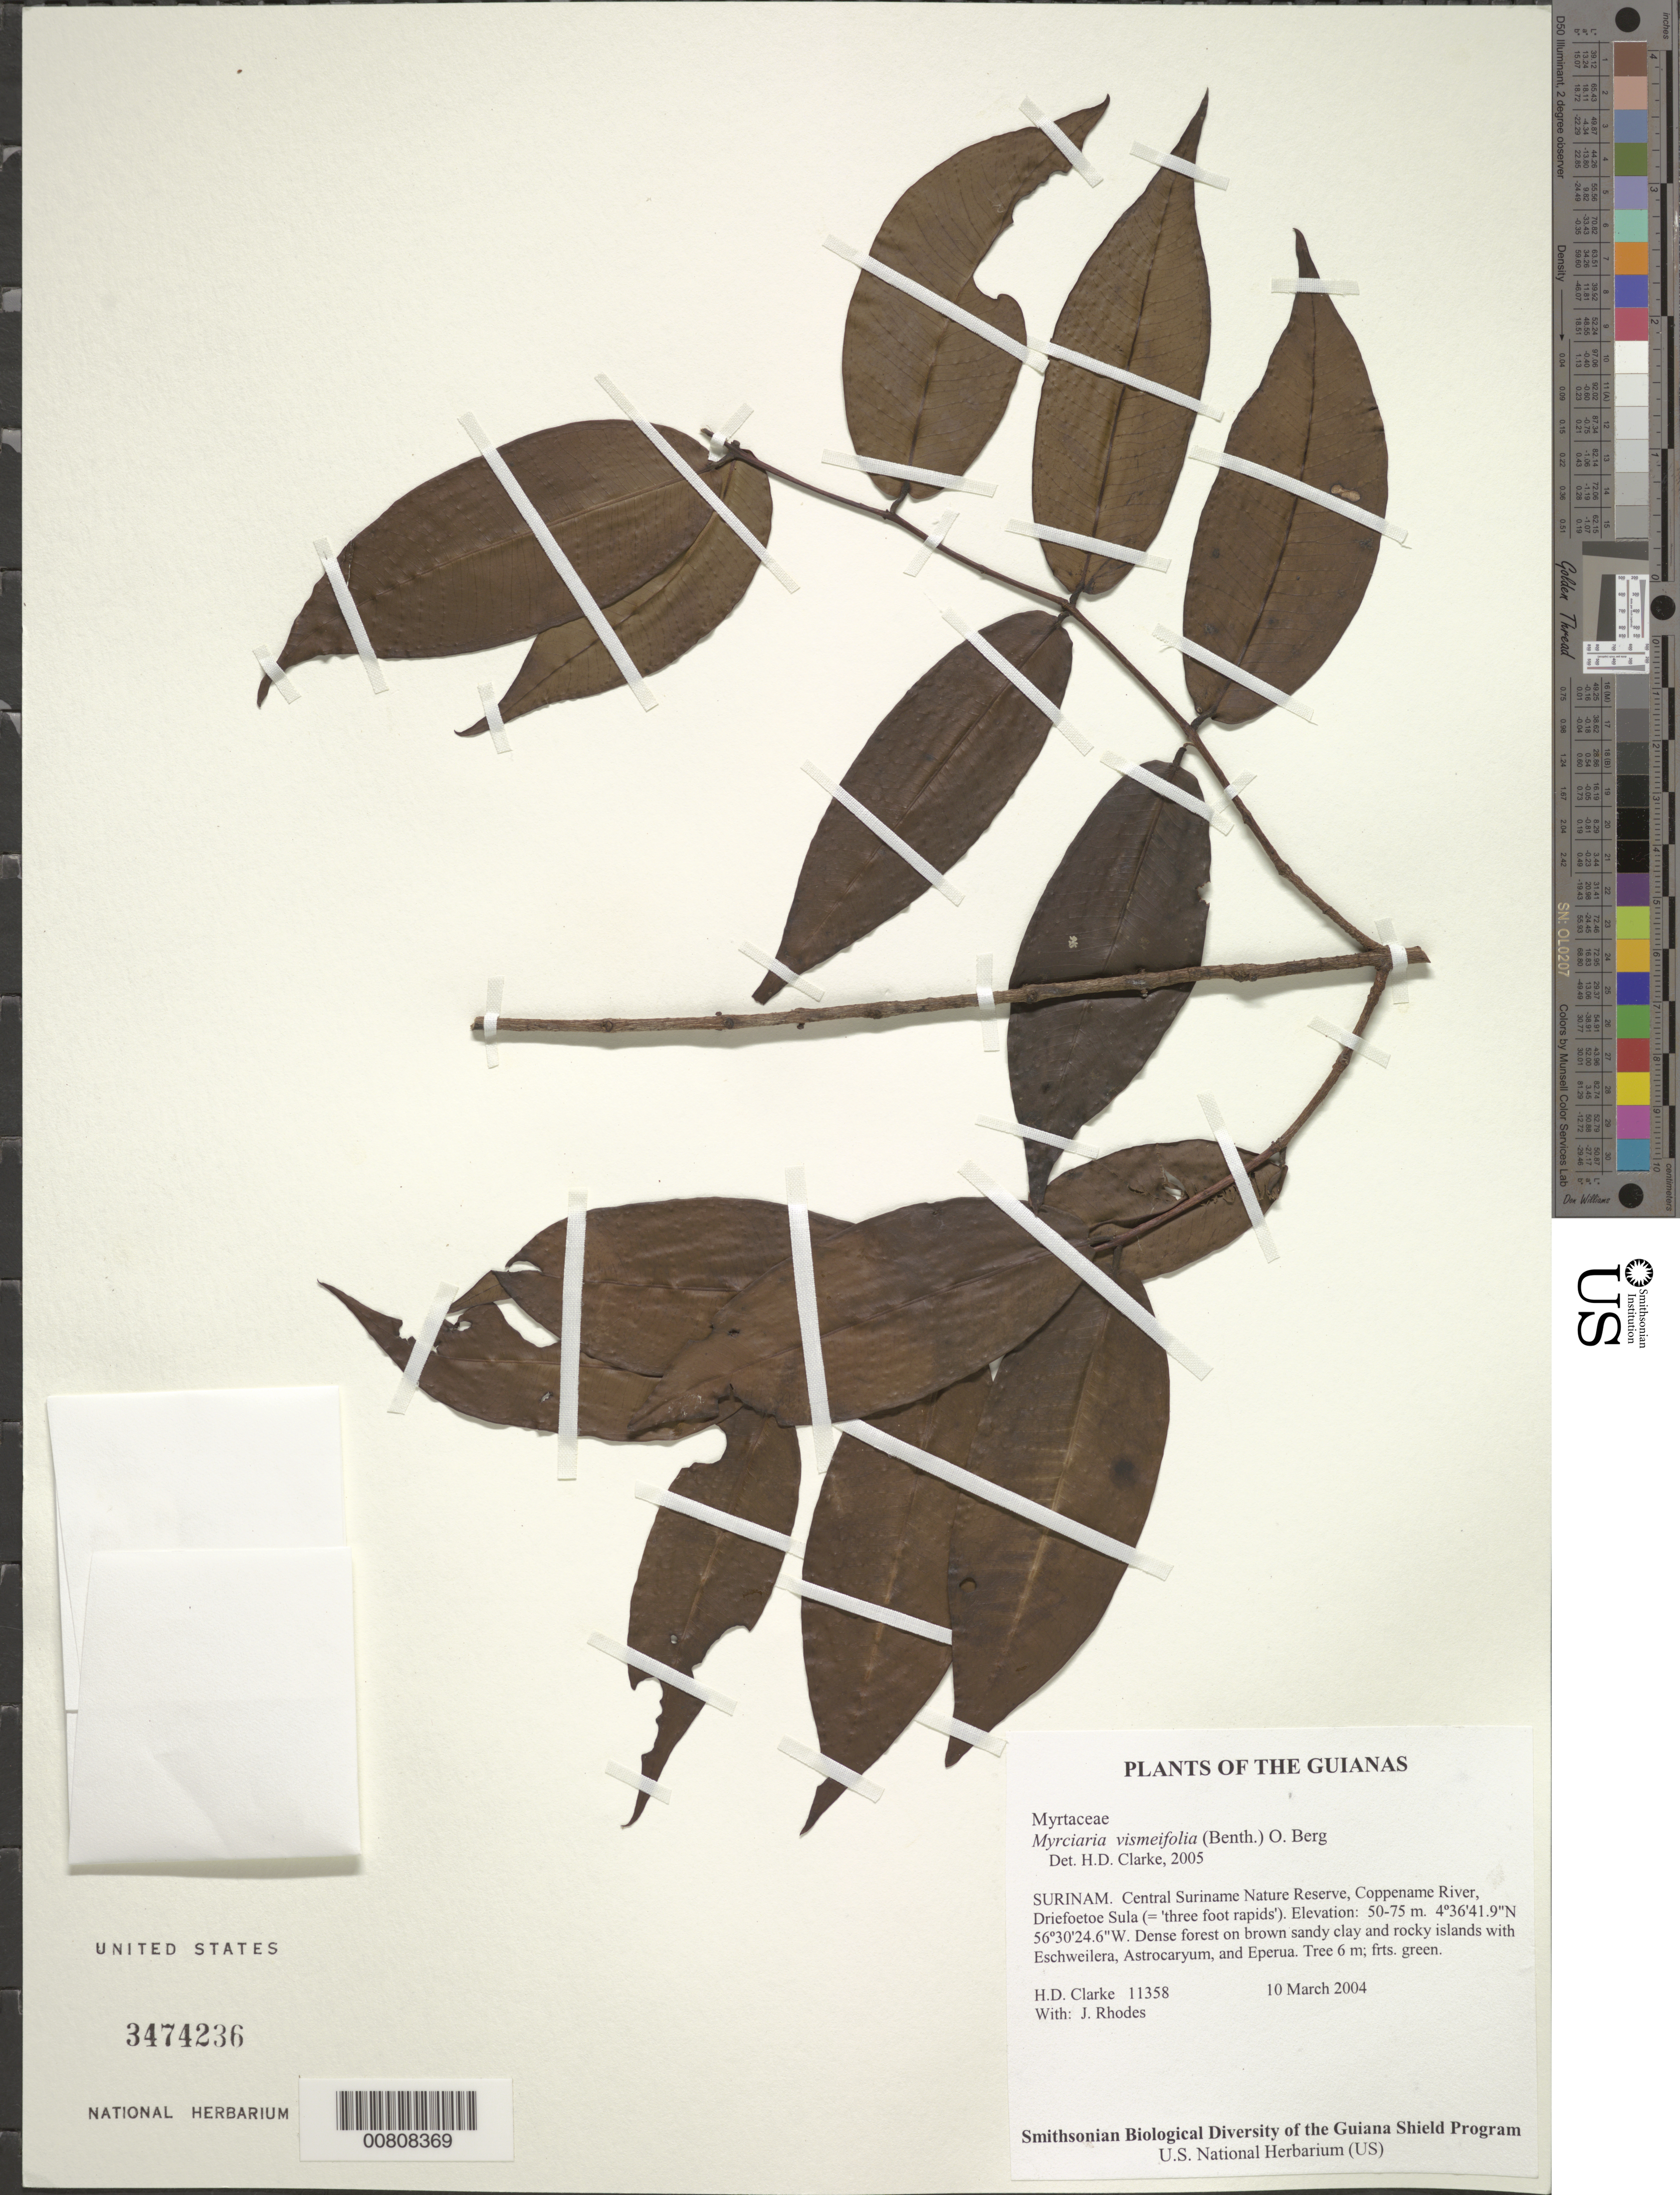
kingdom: Plantae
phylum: Tracheophyta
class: Magnoliopsida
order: Myrtales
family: Myrtaceae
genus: Myrciaria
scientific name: Myrciaria vismiifolia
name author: (Benth.) O. Berg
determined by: Clarke, H. D., University of North Carolina (Asheville)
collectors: H. D. Clarke & J. Rhodes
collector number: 11358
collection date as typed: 10 March 2004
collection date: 2004-03-10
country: Suriname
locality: Central Suriname Nature Reserve, Coppename River, Driefoetoe Sula (= 'three foot rapids')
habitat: Dense forest on brown sandy clay and rocky islands with Eschweilera, Astrocaryum, and Eperua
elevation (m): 50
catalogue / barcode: US 3474236